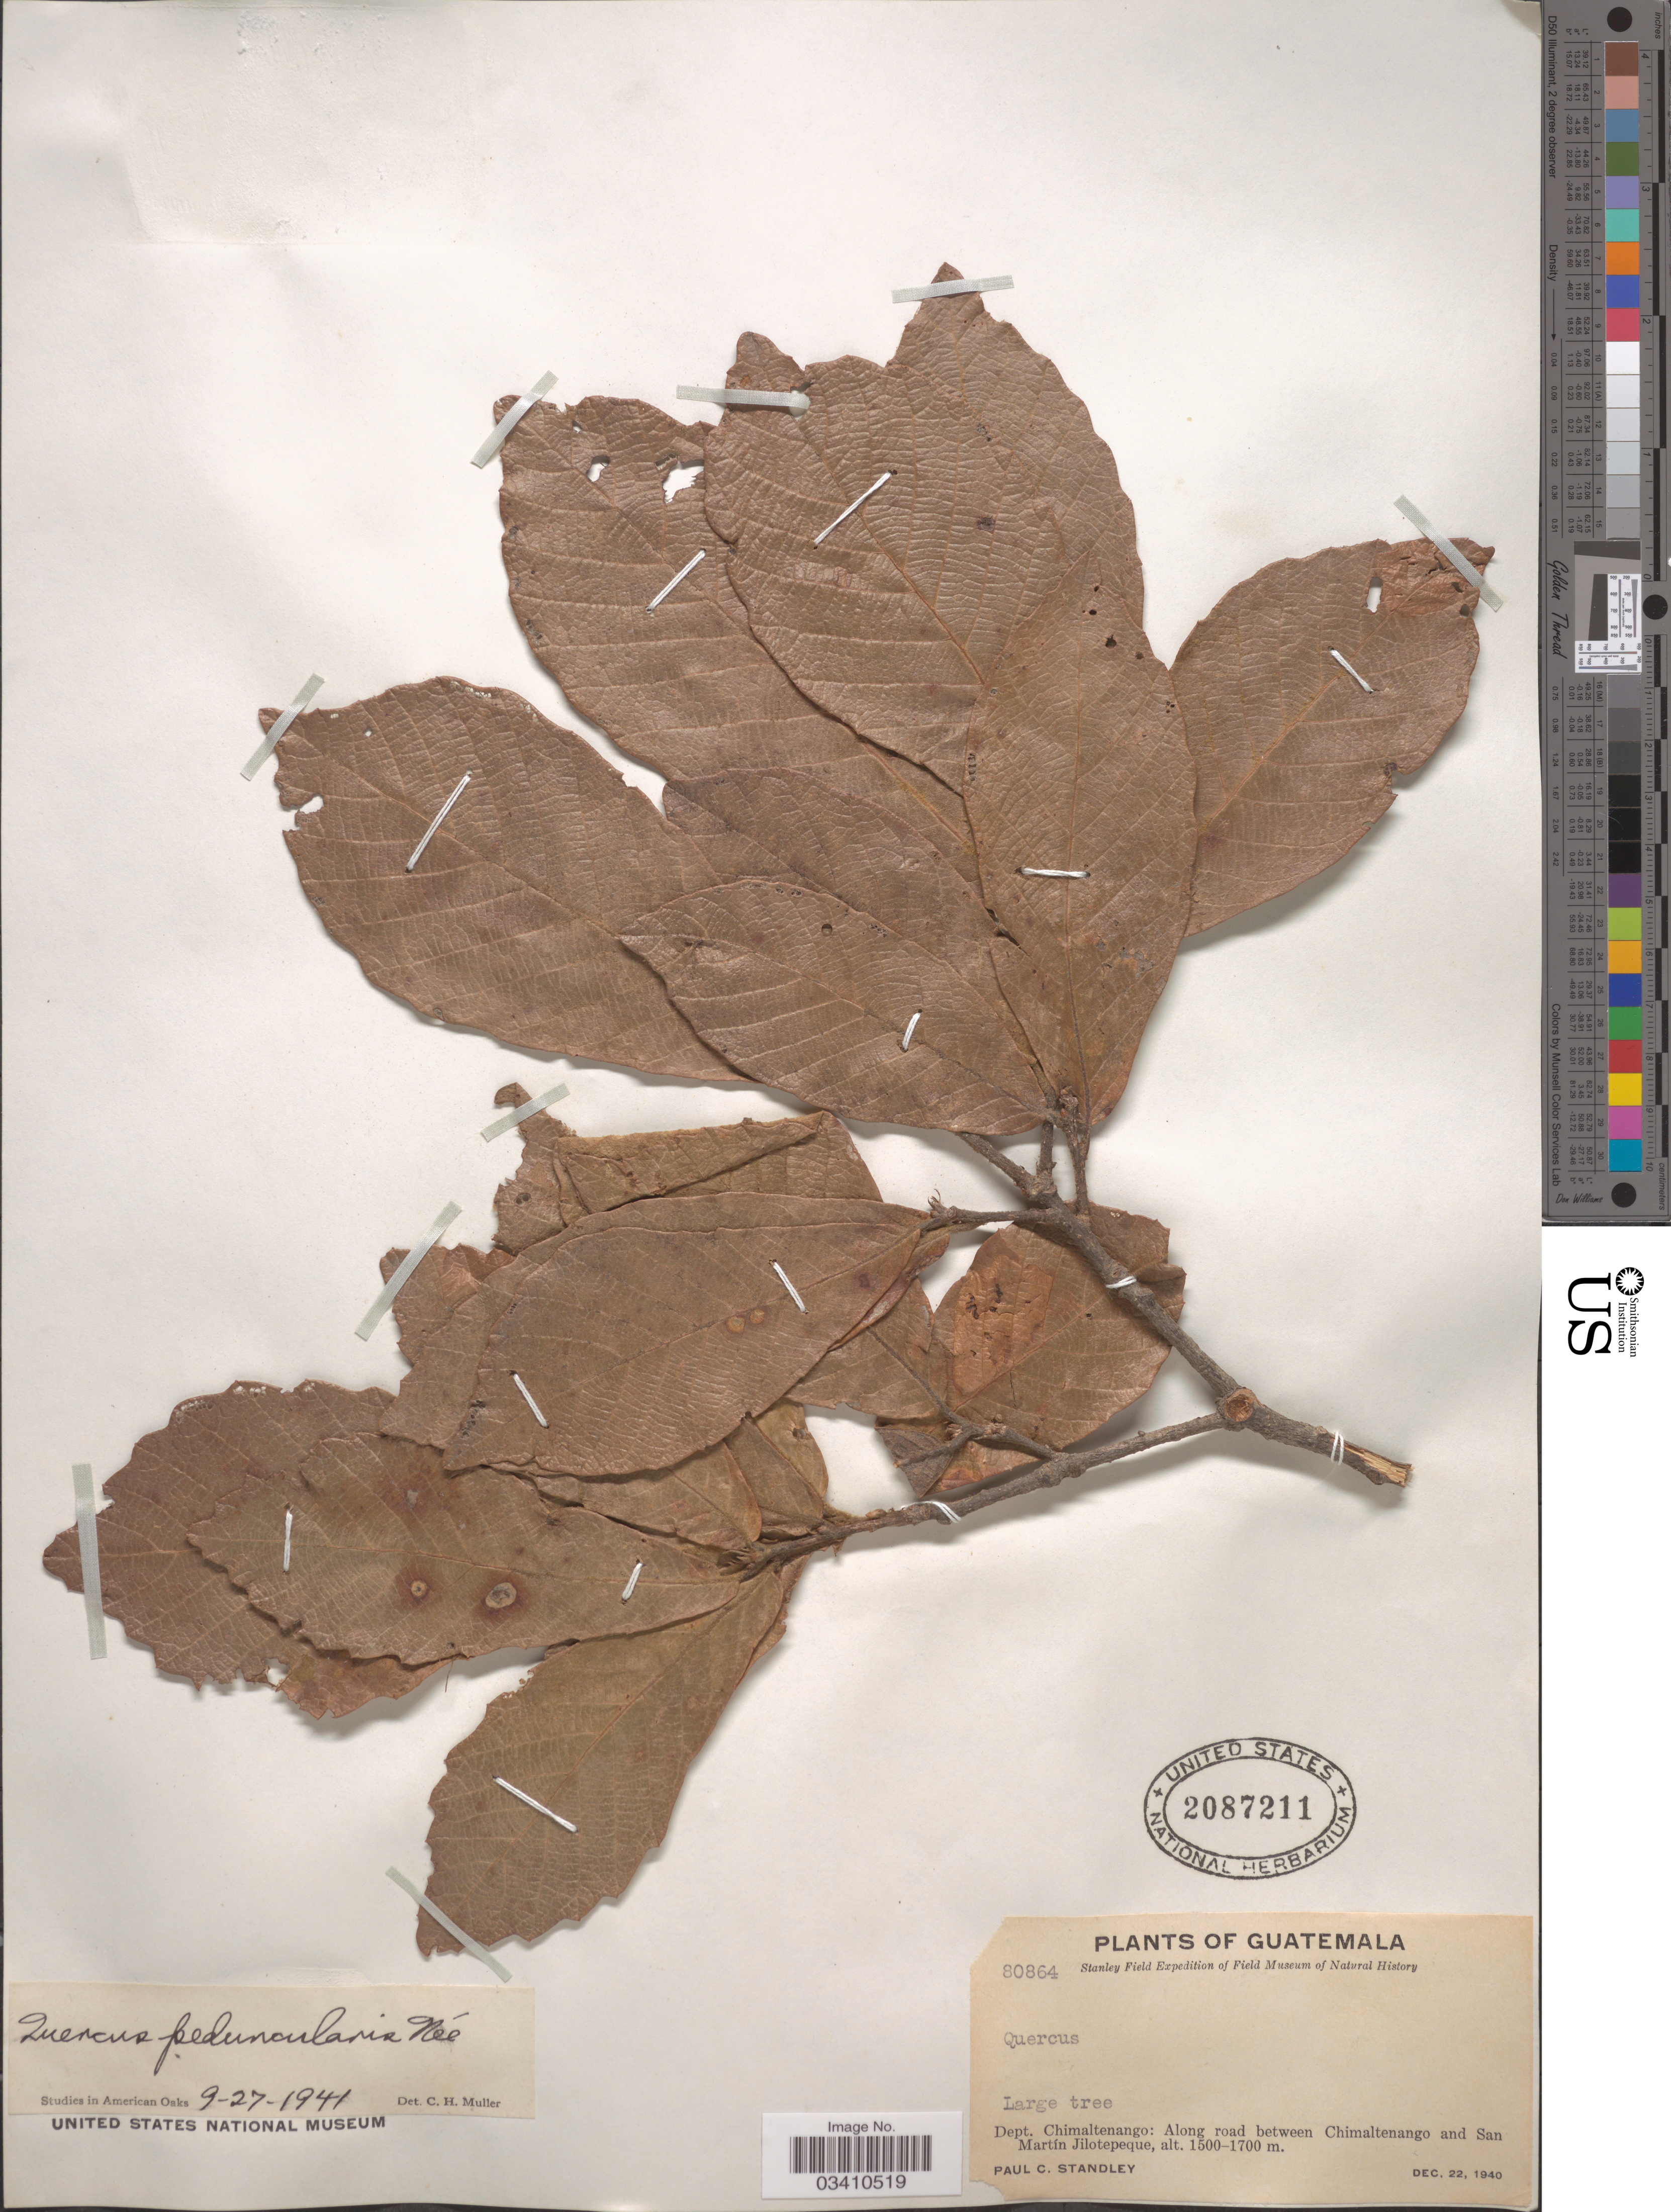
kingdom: Plantae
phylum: Tracheophyta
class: Magnoliopsida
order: Fagales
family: Fagaceae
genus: Quercus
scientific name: Quercus peduncularis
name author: Née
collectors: P. C. Standley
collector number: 80864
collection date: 1940-12-22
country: Guatemala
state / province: Chimaltenango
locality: Dept. Chimaltenango: Along road between Chimaltenango and San Martín Jilotepeque.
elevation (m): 1500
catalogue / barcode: US 2087211